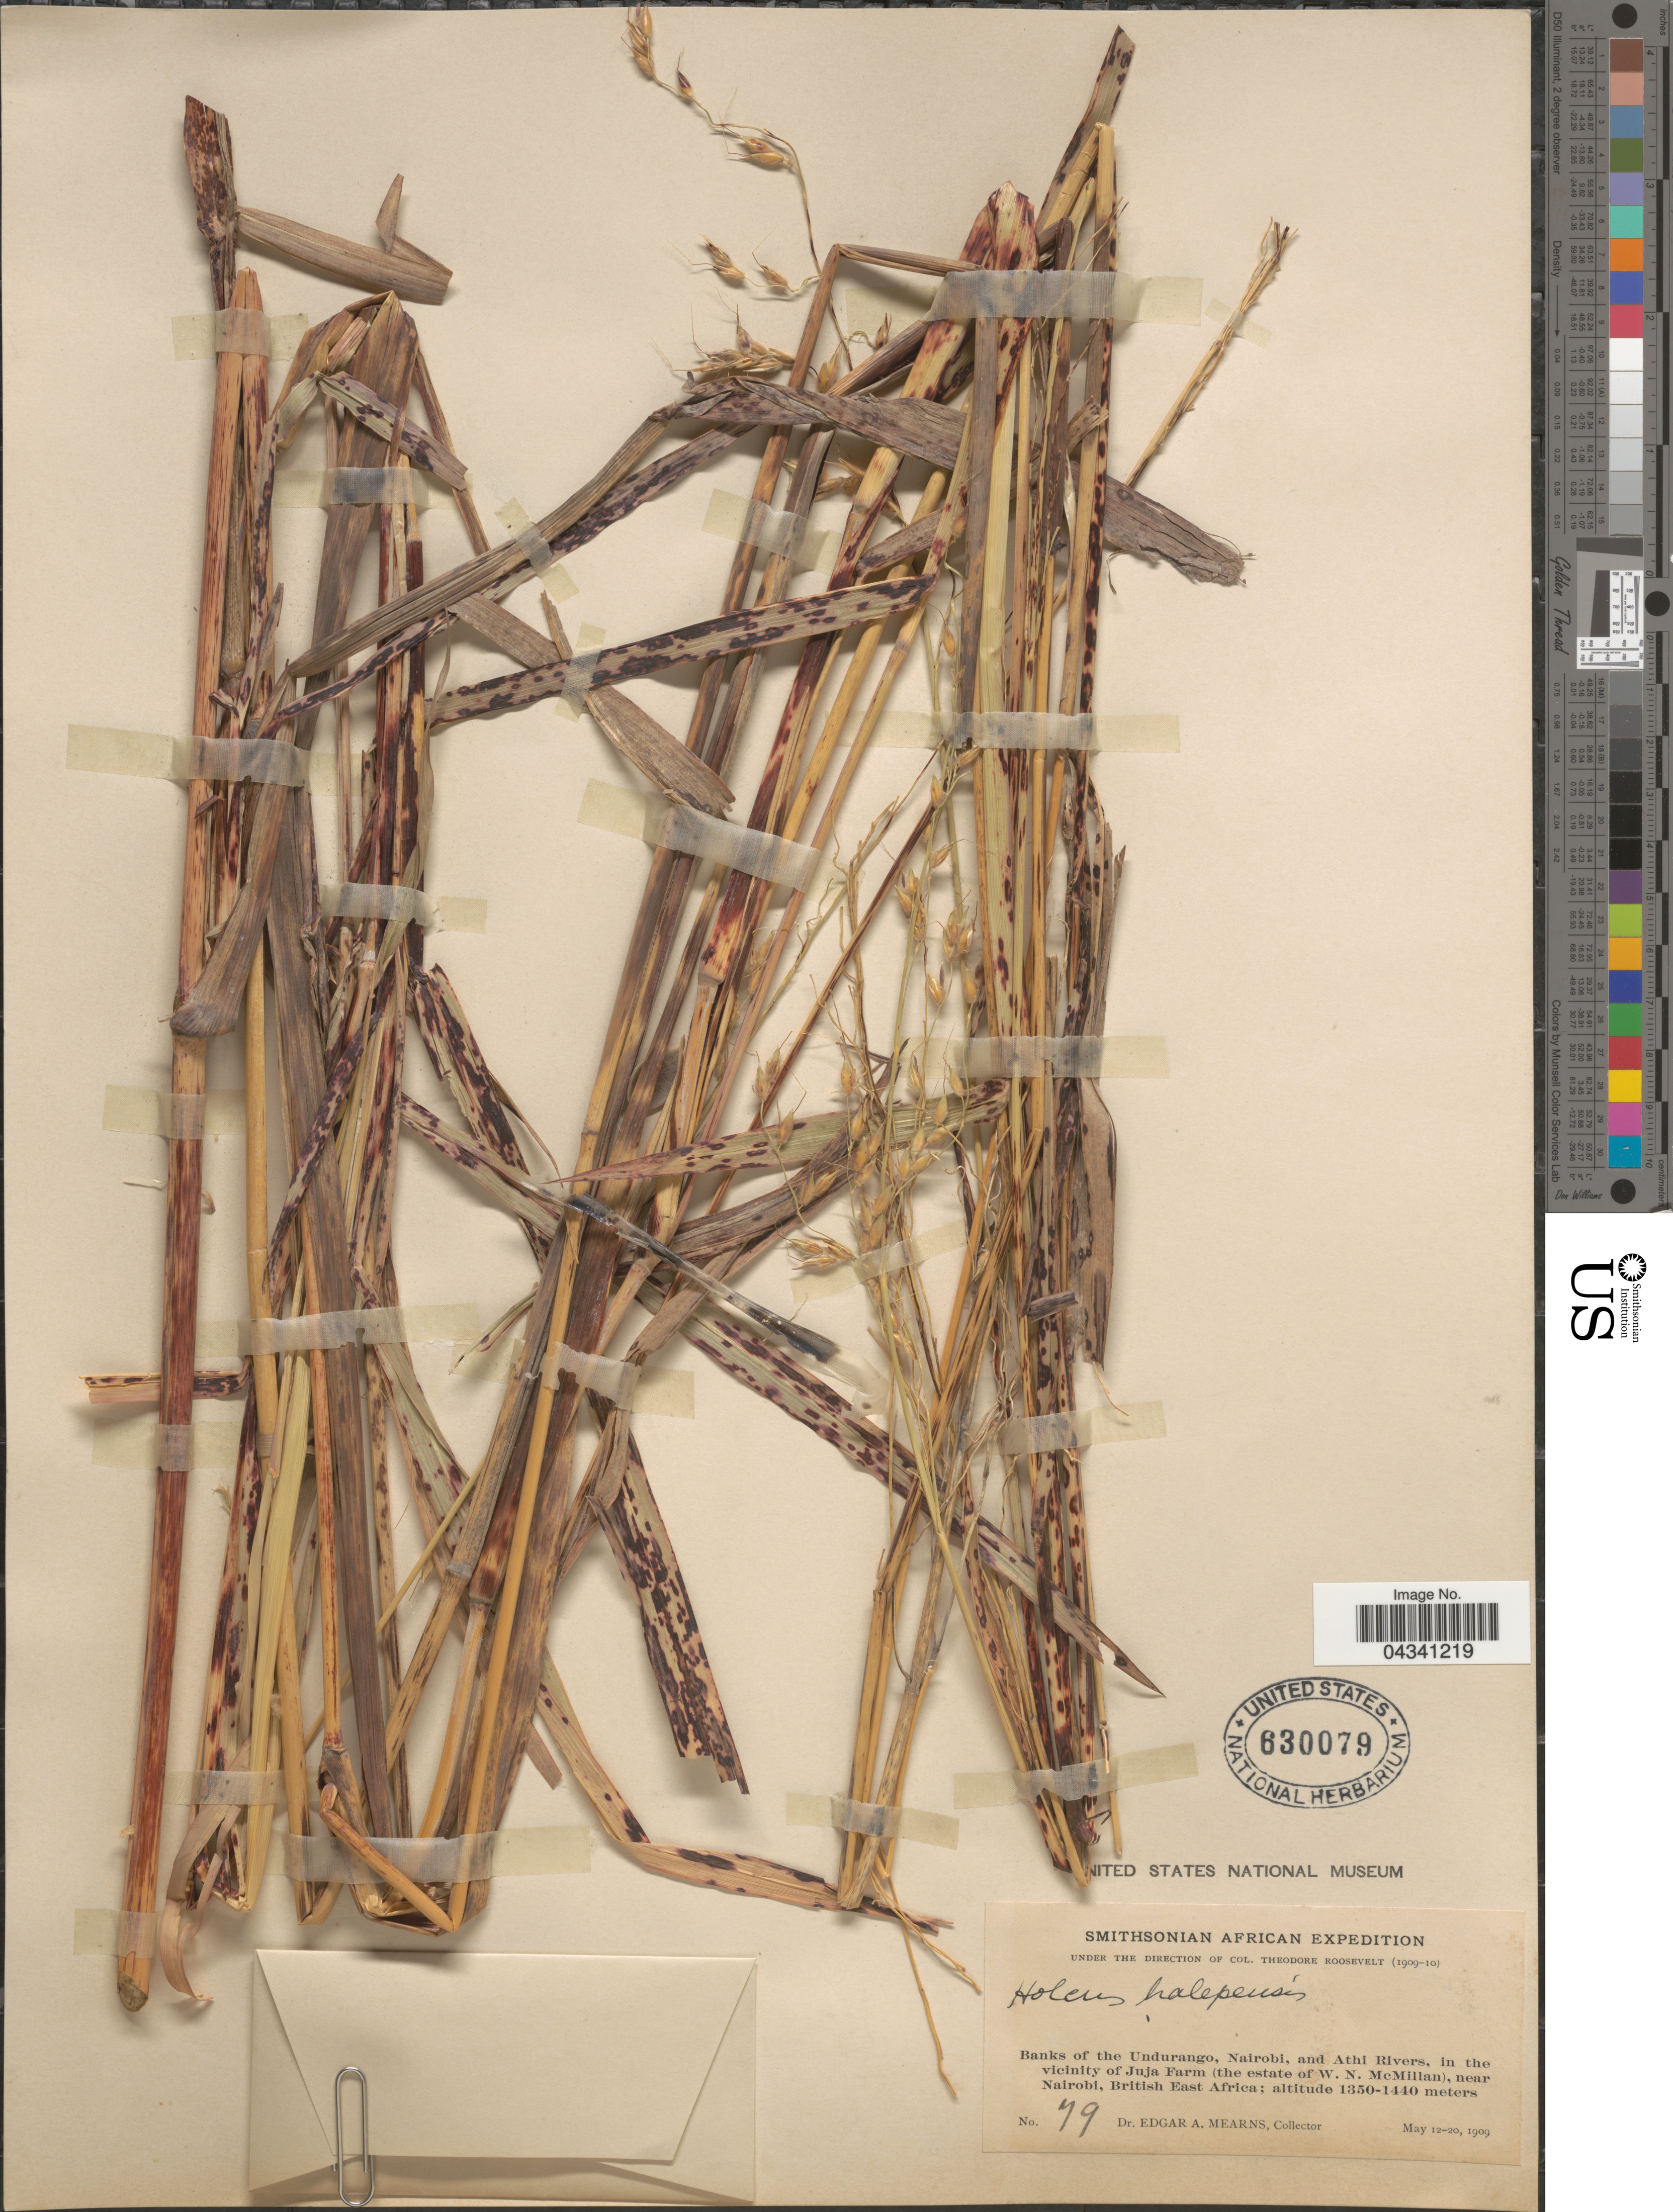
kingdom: Plantae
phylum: Tracheophyta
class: Liliopsida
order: Poales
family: Poaceae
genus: Sorghum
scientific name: Sorghum sp.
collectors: E. A. Mearns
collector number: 79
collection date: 1909-05-12/1909-05-20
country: Kenya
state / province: Nairobi Area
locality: Smithsonian African Expedition. Banks of the Undurango, Nairobi, and Athi Rivers, in the vicinity of Juja Farm (the Estate of W.N. McMillan), near Nairobi, British East Africa.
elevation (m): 1350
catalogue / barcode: US 630079